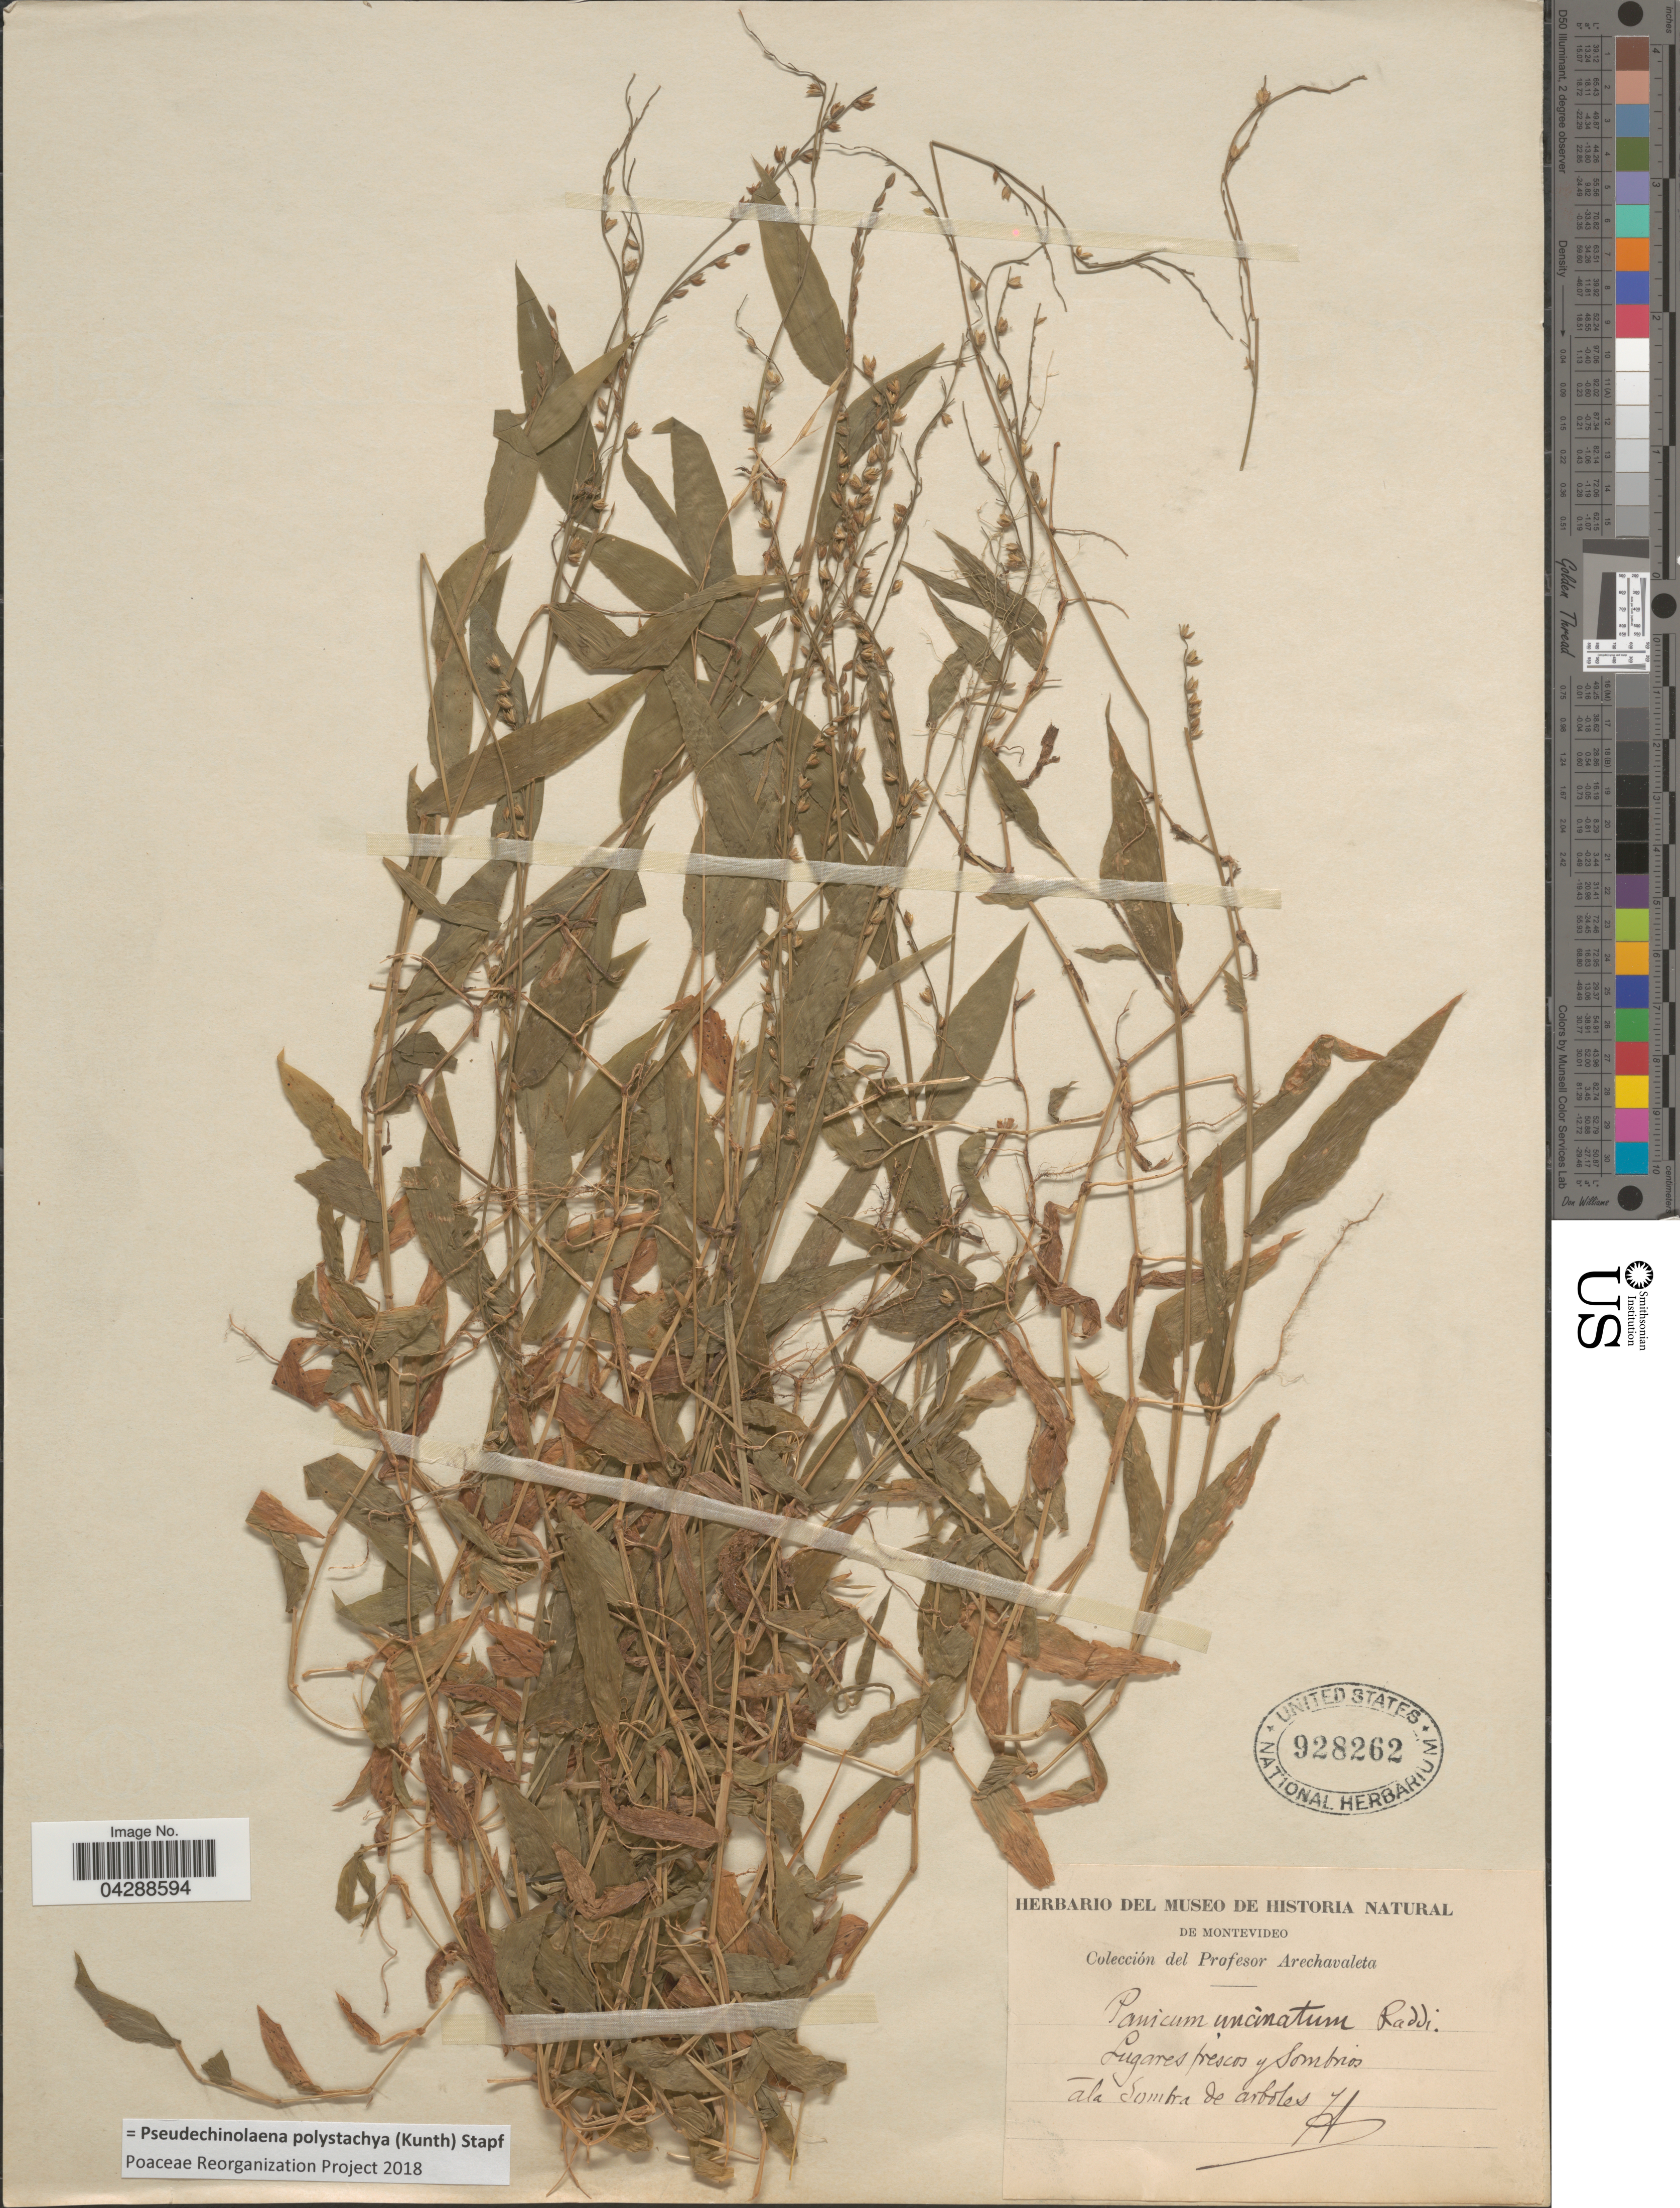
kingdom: Plantae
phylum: Tracheophyta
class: Liliopsida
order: Poales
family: Poaceae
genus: Pseudechinolaena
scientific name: Pseudechinolaena polystachya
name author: (Kunth) Stapf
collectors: J. Arechavaleta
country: Uruguay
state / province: Montevideo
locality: Lugares frescos y Sombrios.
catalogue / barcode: US 928262